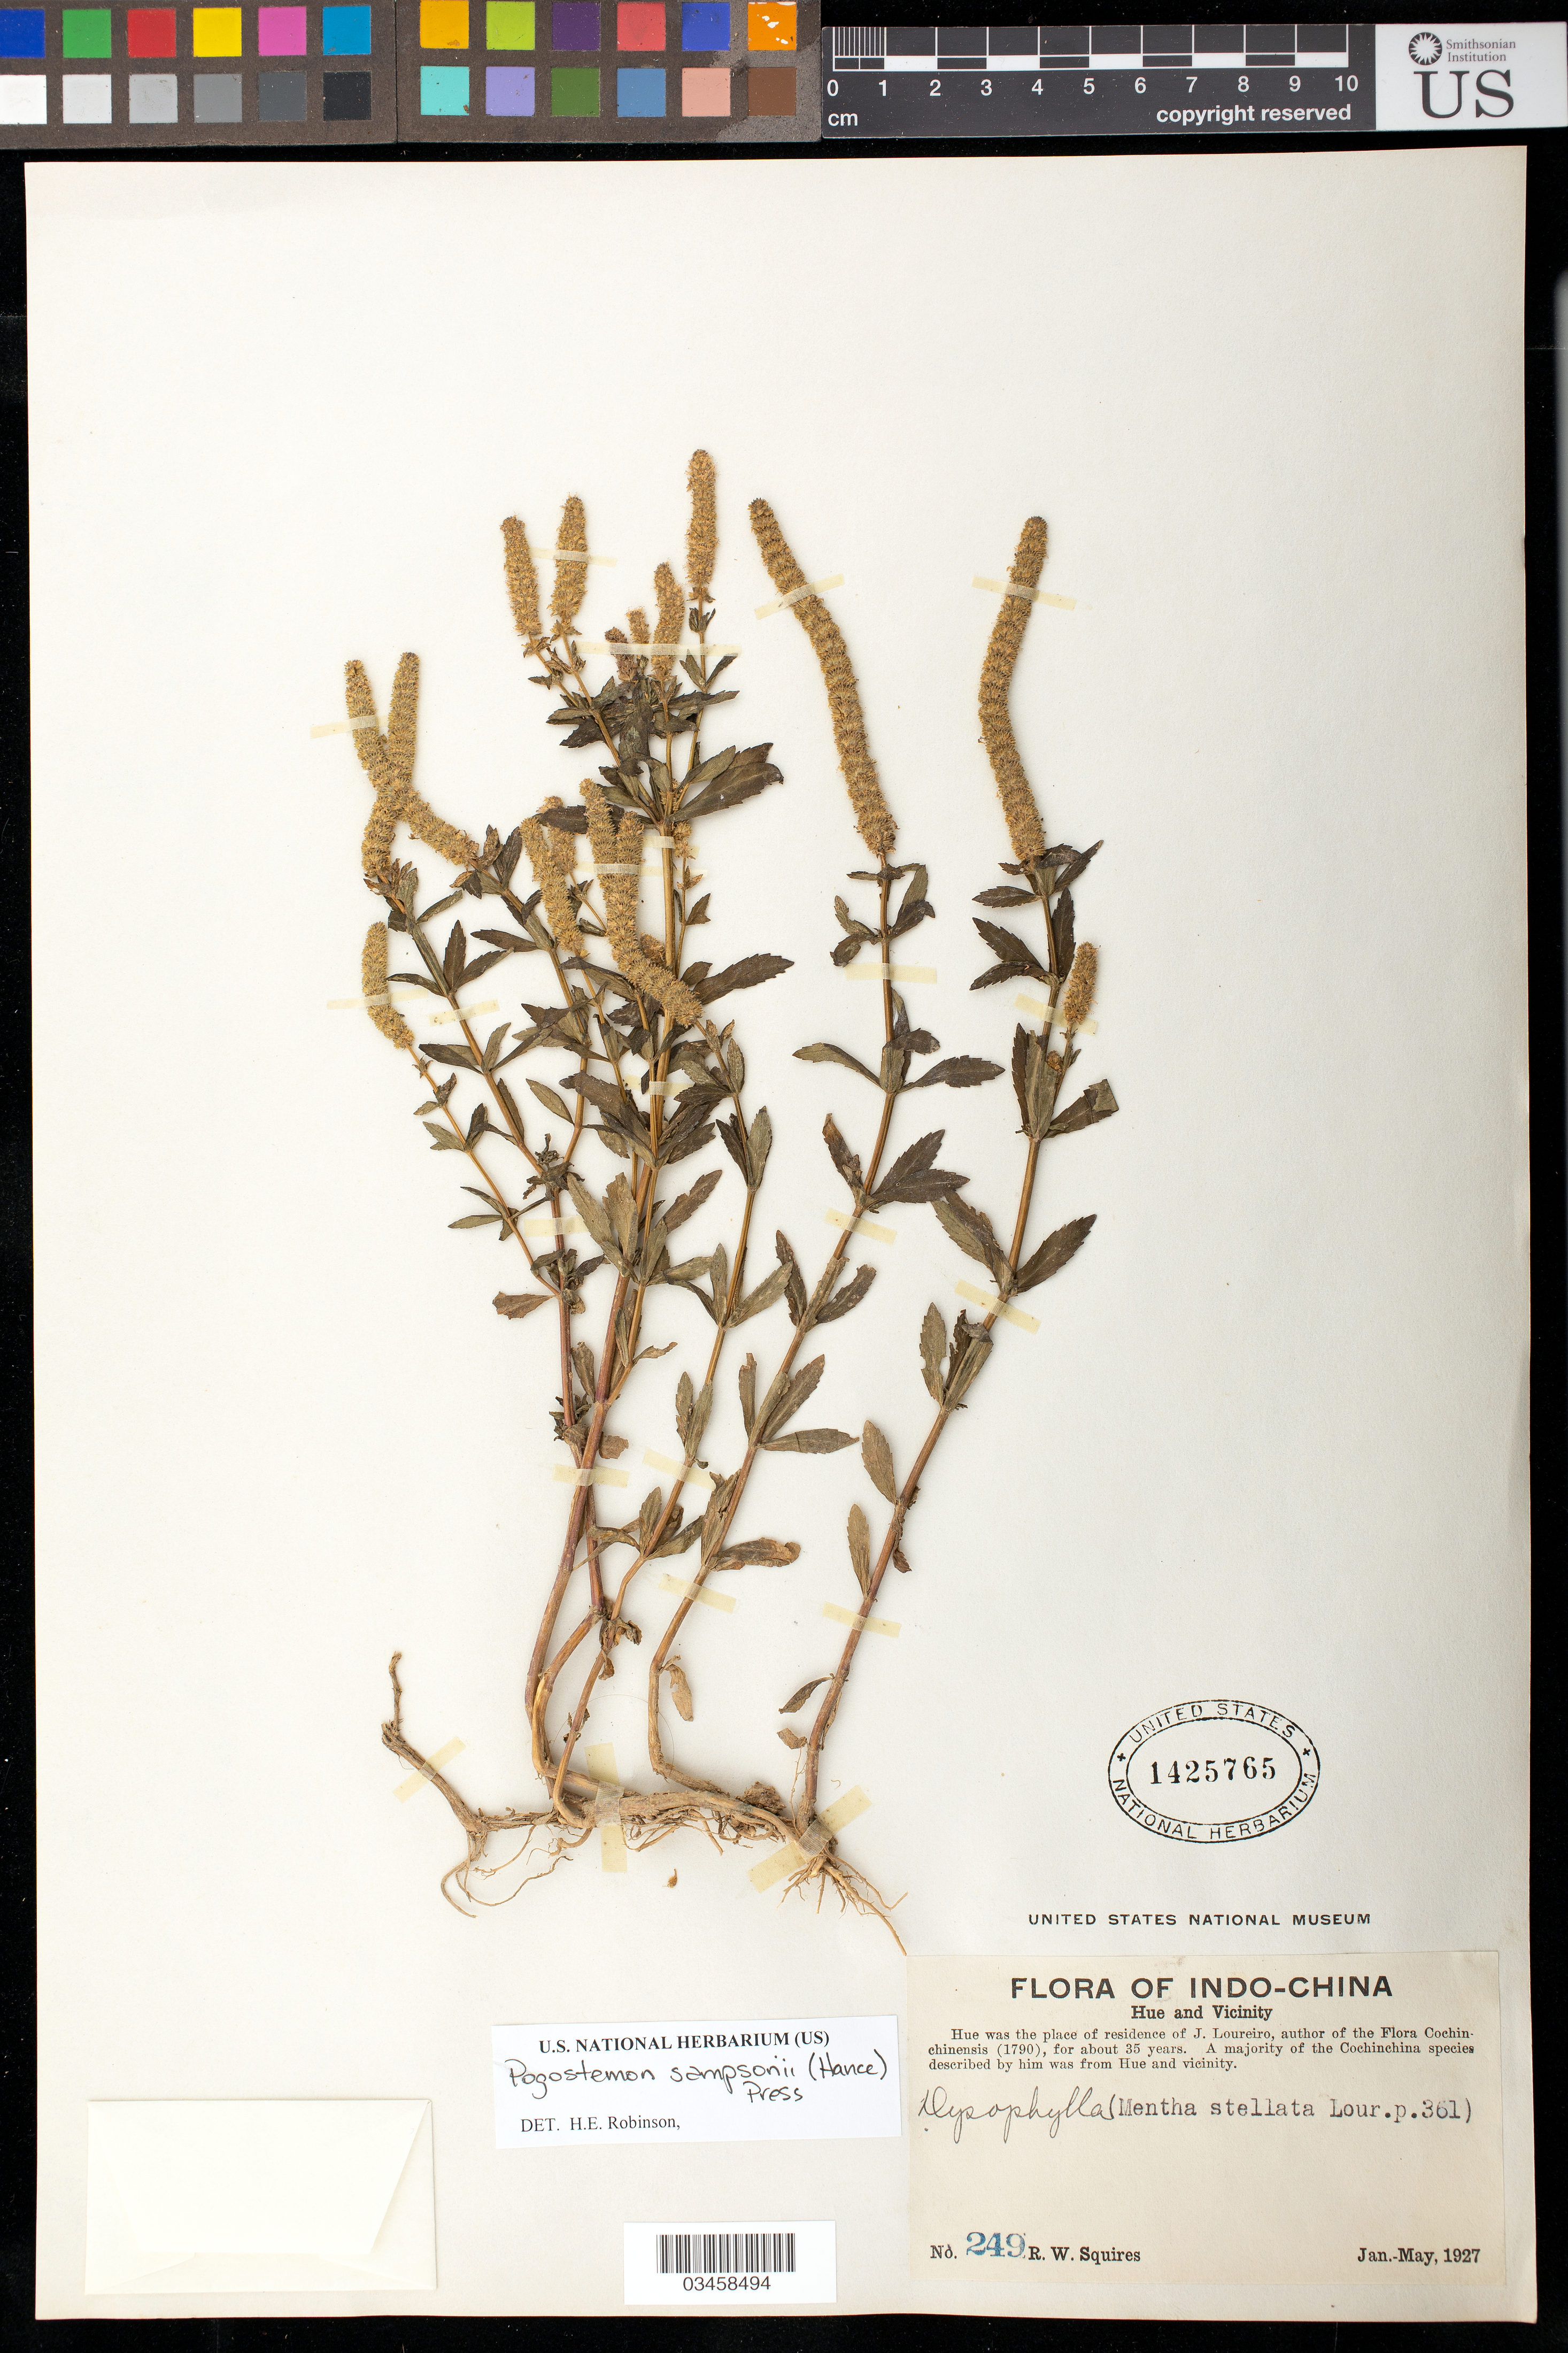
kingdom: Plantae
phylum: Tracheophyta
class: Magnoliopsida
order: Lamiales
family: Lamiaceae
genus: Pogostemon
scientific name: Pogostemon sampsonii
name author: (Hance) Press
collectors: R. Squires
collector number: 249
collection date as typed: Jan 1927 to -- May 1927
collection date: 1927-01/1927-05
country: Vietnam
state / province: Annam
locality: Hue and vicinity.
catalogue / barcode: US 1425765